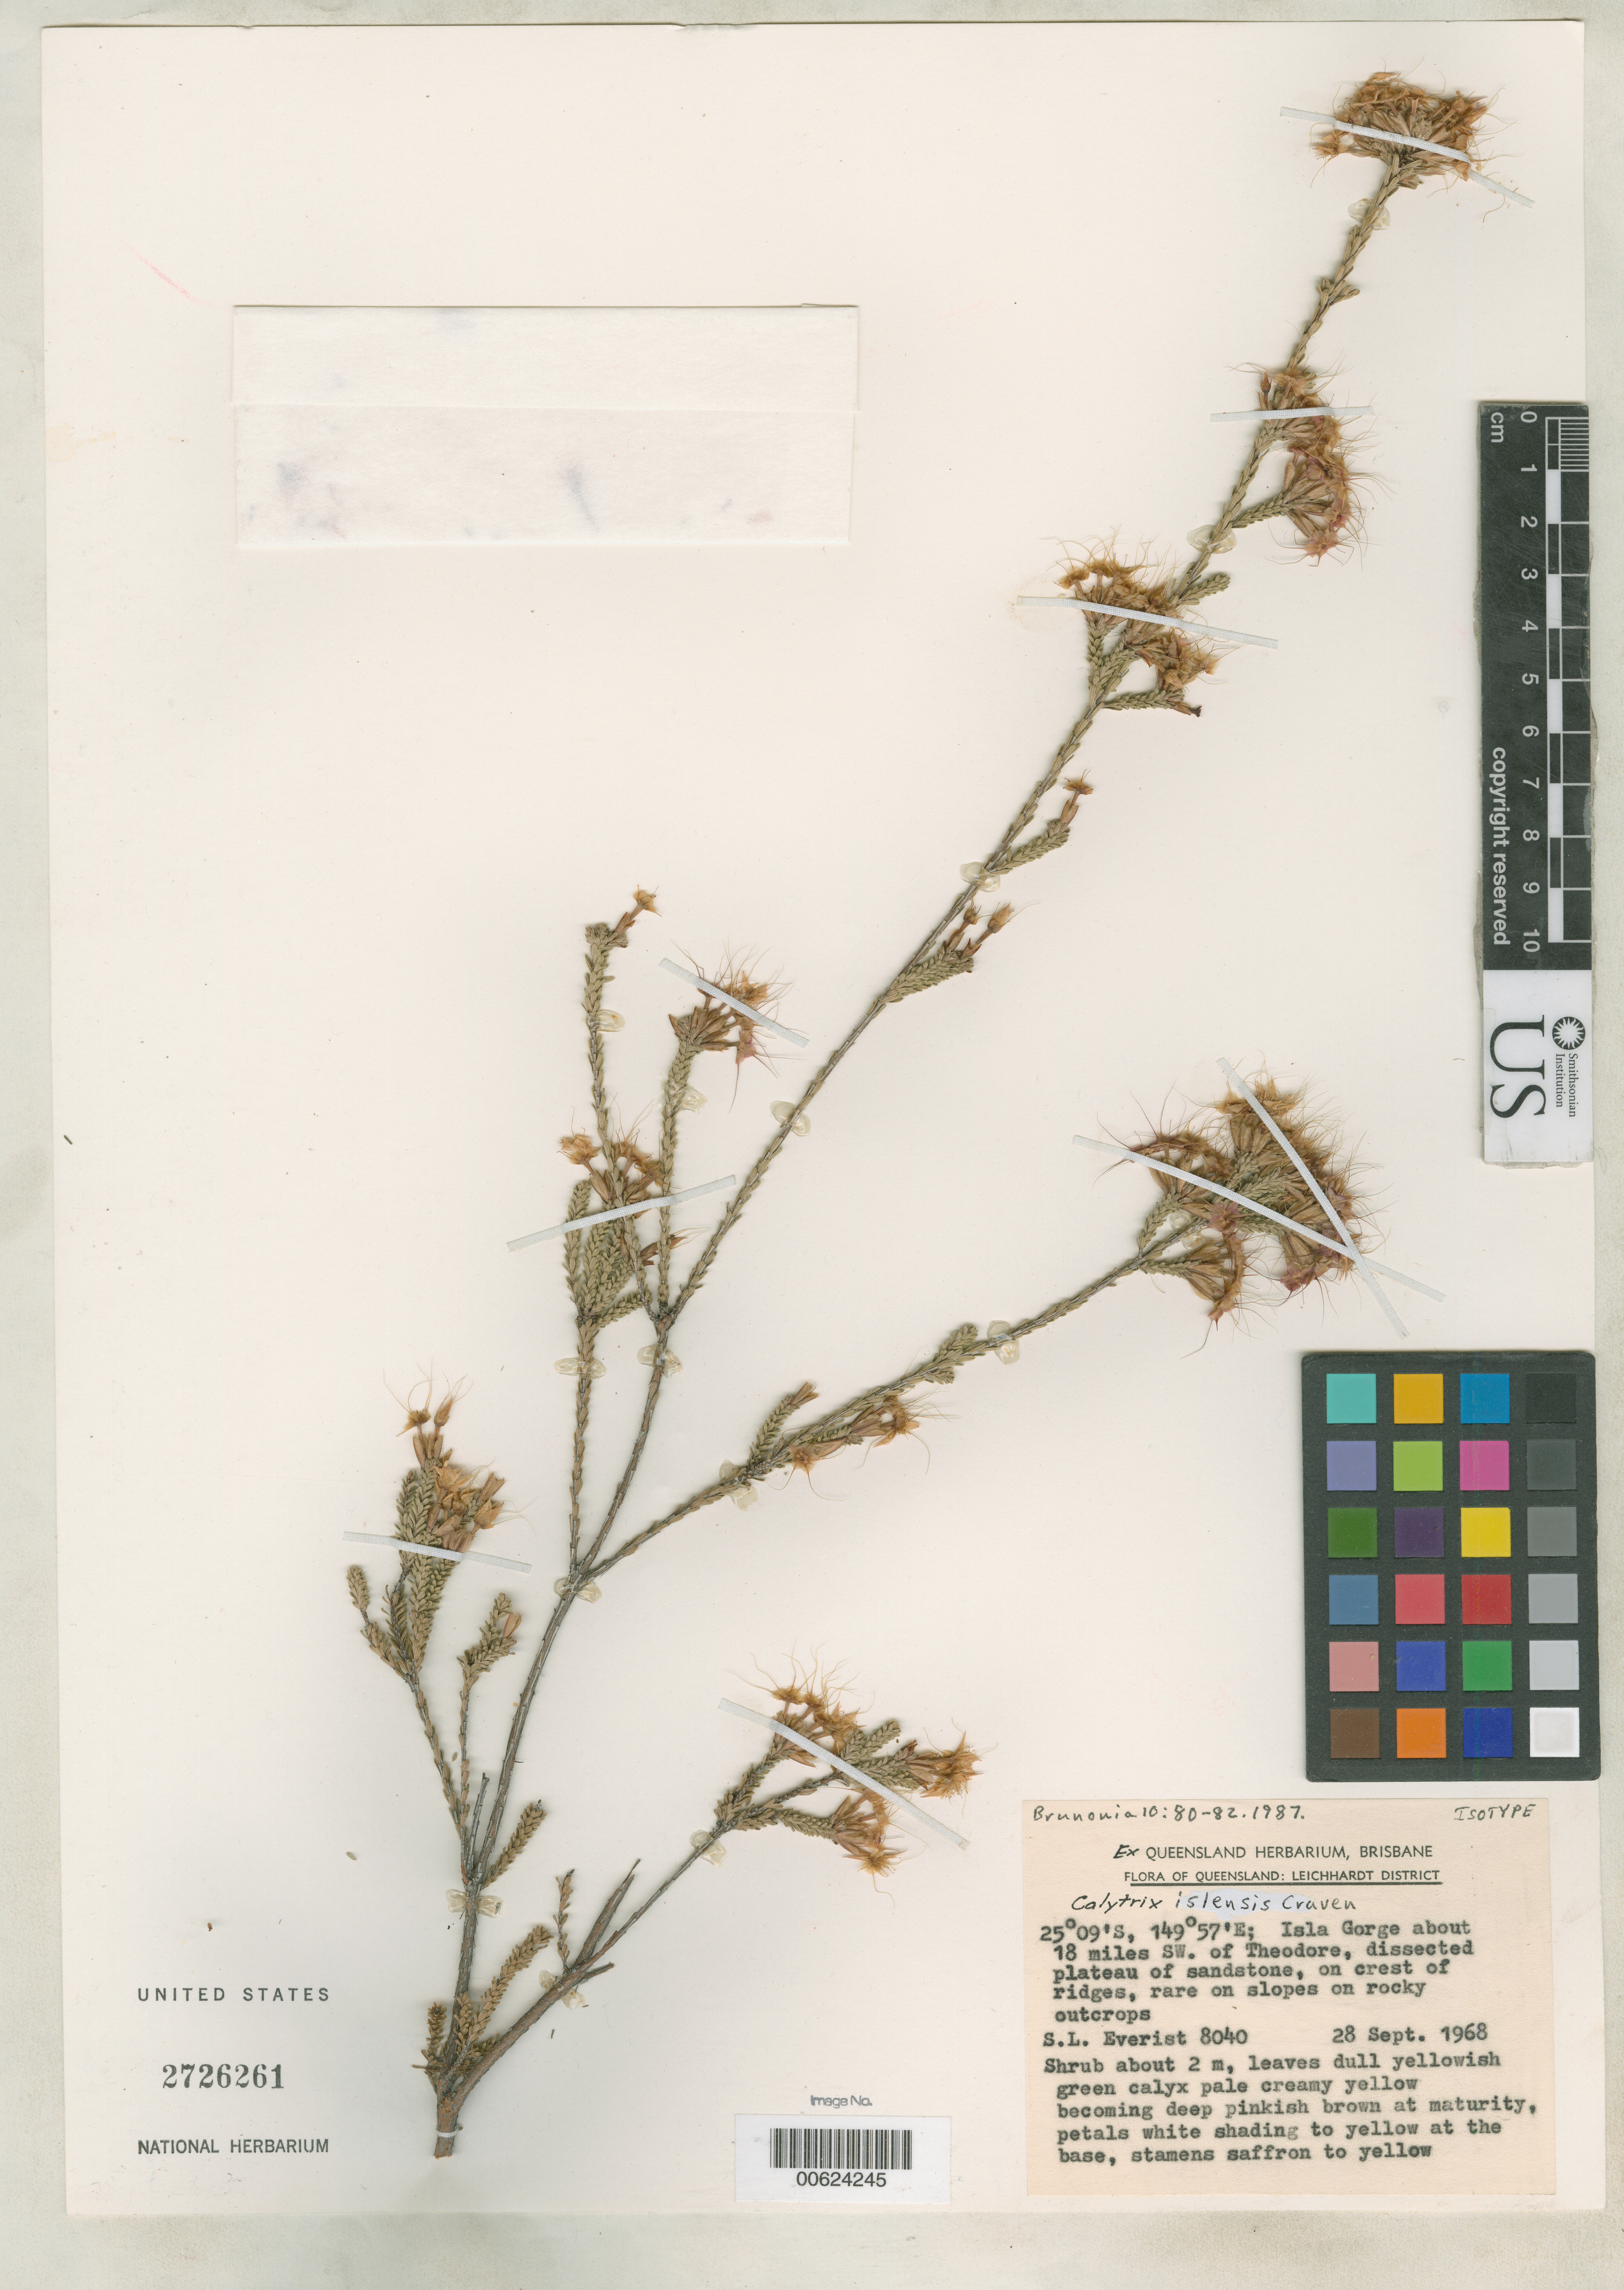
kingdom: Plantae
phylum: Tracheophyta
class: Magnoliopsida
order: Myrtales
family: Myrtaceae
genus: Calytrix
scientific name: Calytrix islensis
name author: Craven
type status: Isotype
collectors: S. Everist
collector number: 8040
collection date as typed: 28 Sep 1968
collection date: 1968-09-28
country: Australia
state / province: Queensland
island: Gorge Island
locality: SW of Theodore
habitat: Sandstone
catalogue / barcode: US 2726261